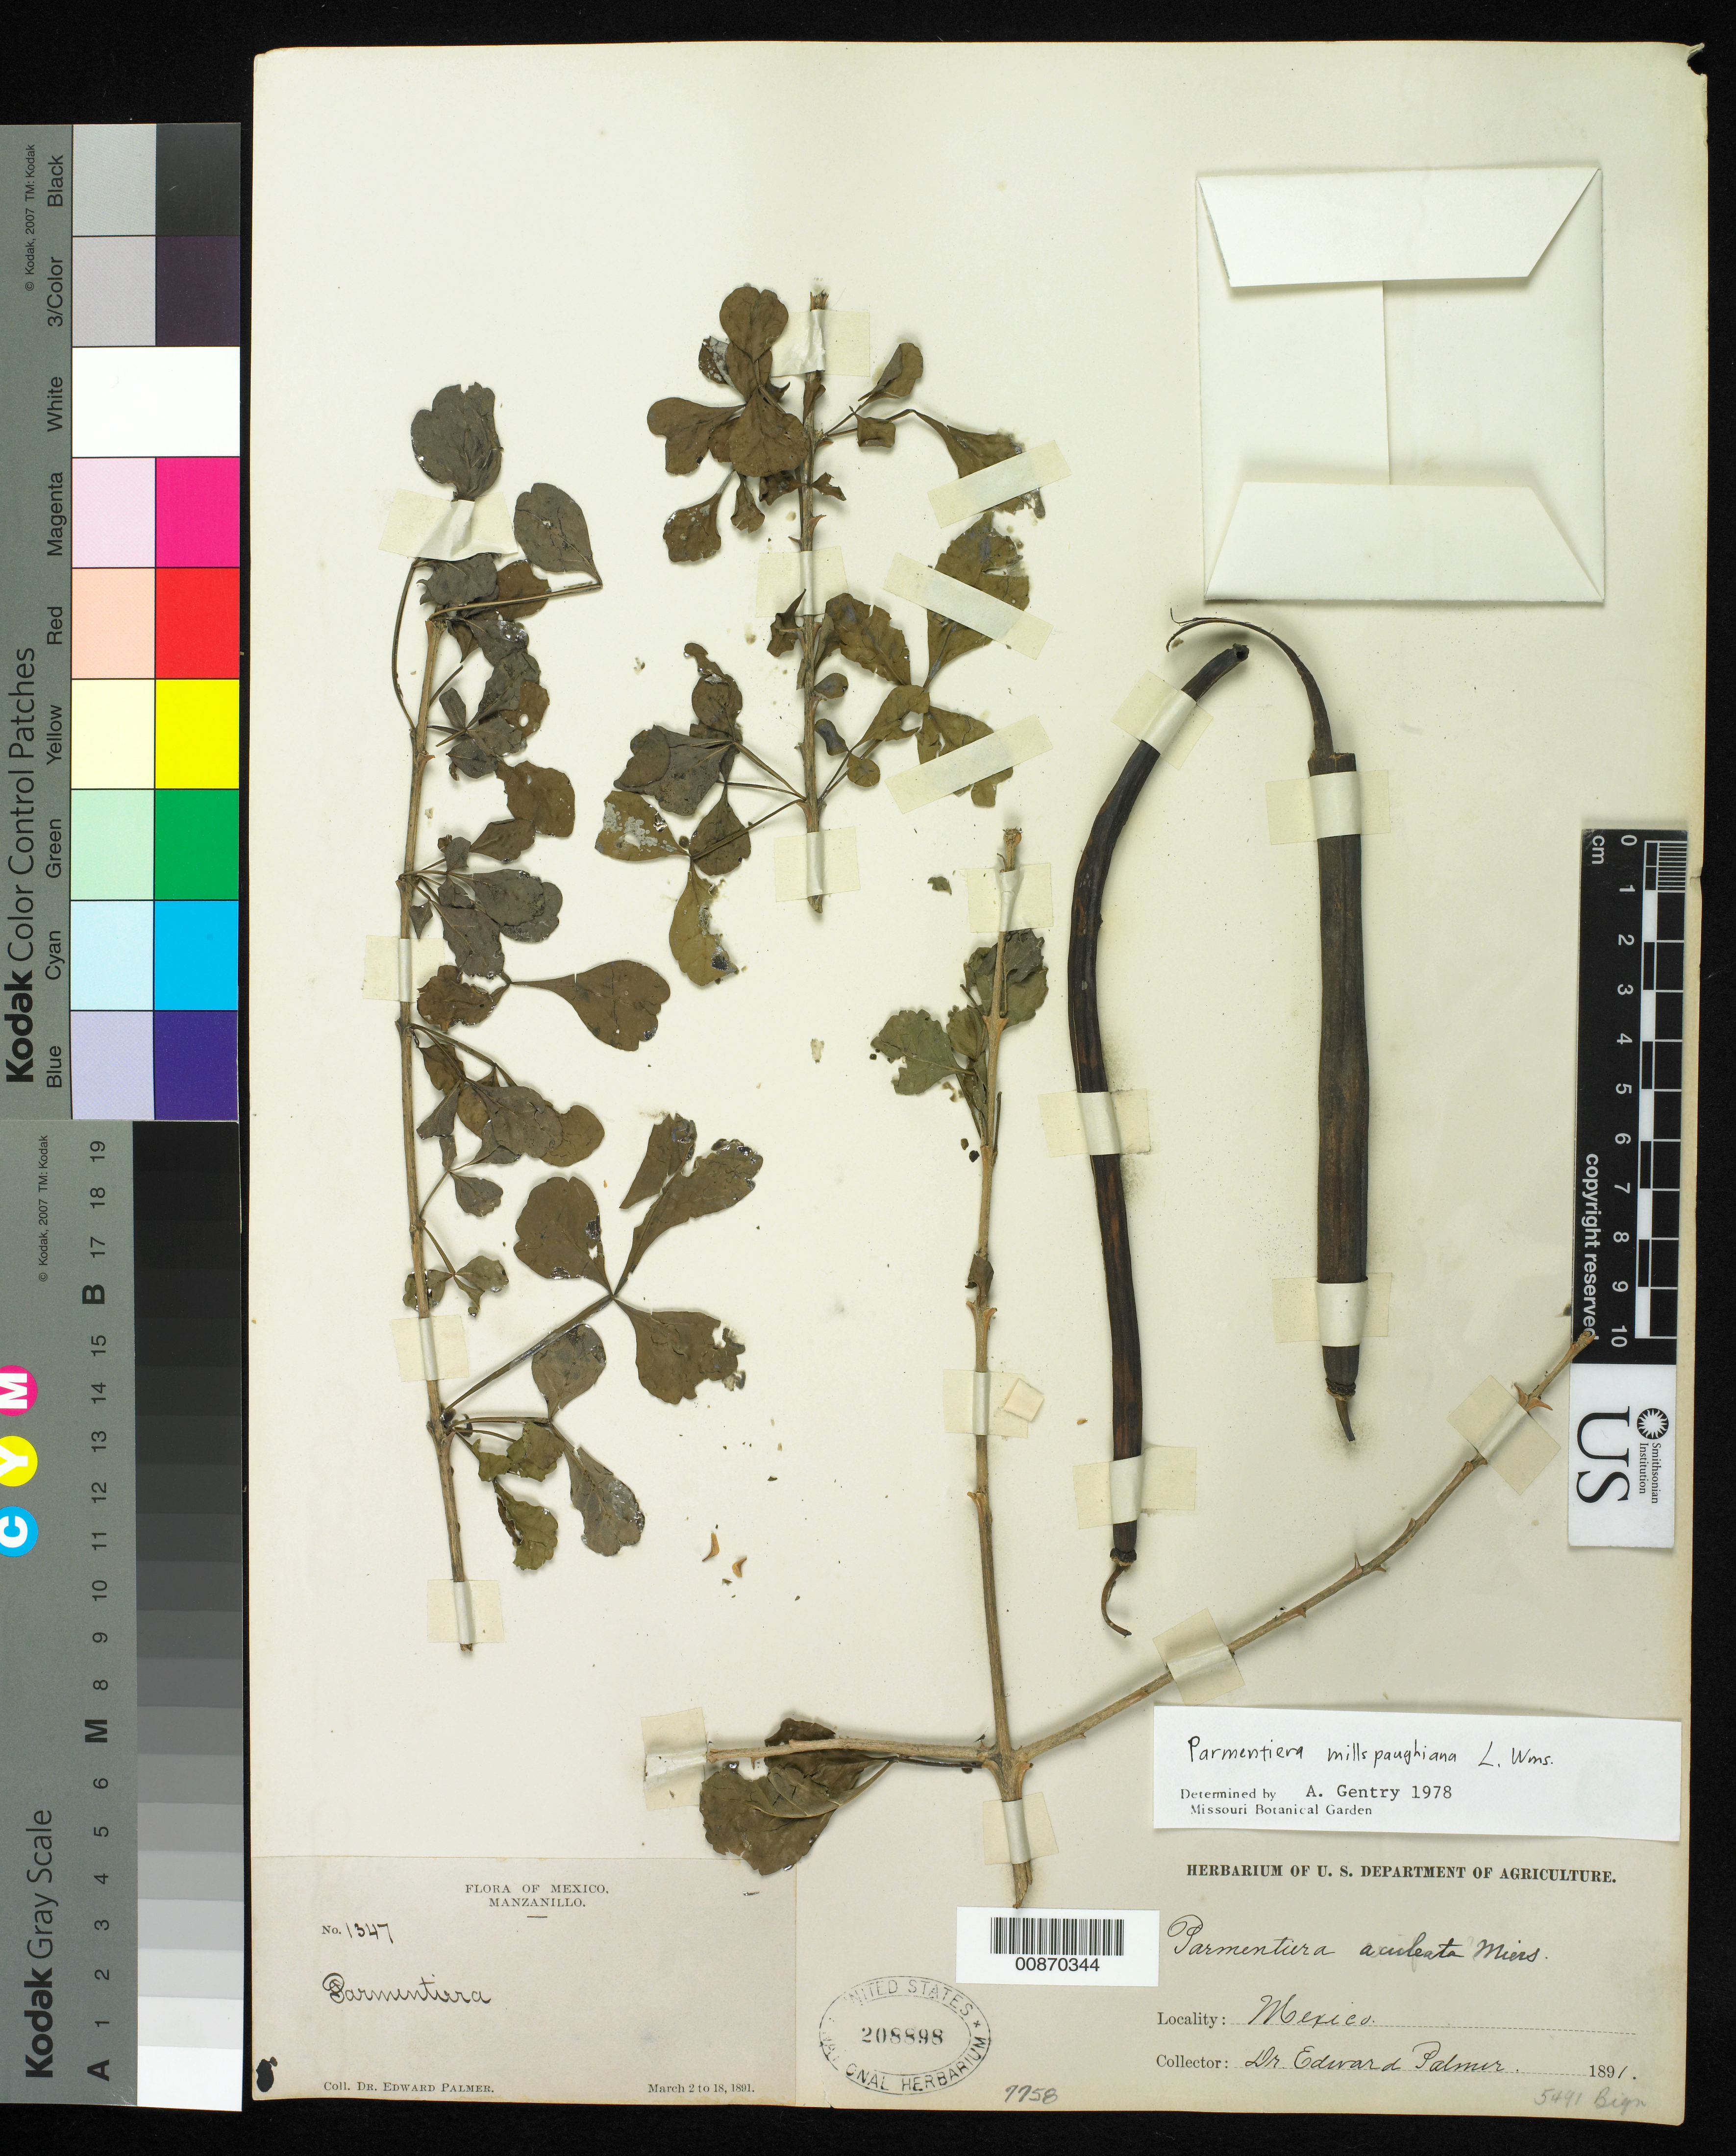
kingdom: Plantae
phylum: Tracheophyta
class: Magnoliopsida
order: Lamiales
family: Bignoniaceae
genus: Parmentiera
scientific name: Parmentiera millspaughiana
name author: L.O. Williams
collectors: E. Palmer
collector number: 1347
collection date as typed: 02 Mar 1891 to 18 Mar 1891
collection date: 1891-03-02/1891-03-18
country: Mexico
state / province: Colima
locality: Manzanillo, Colima.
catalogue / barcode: US 208898